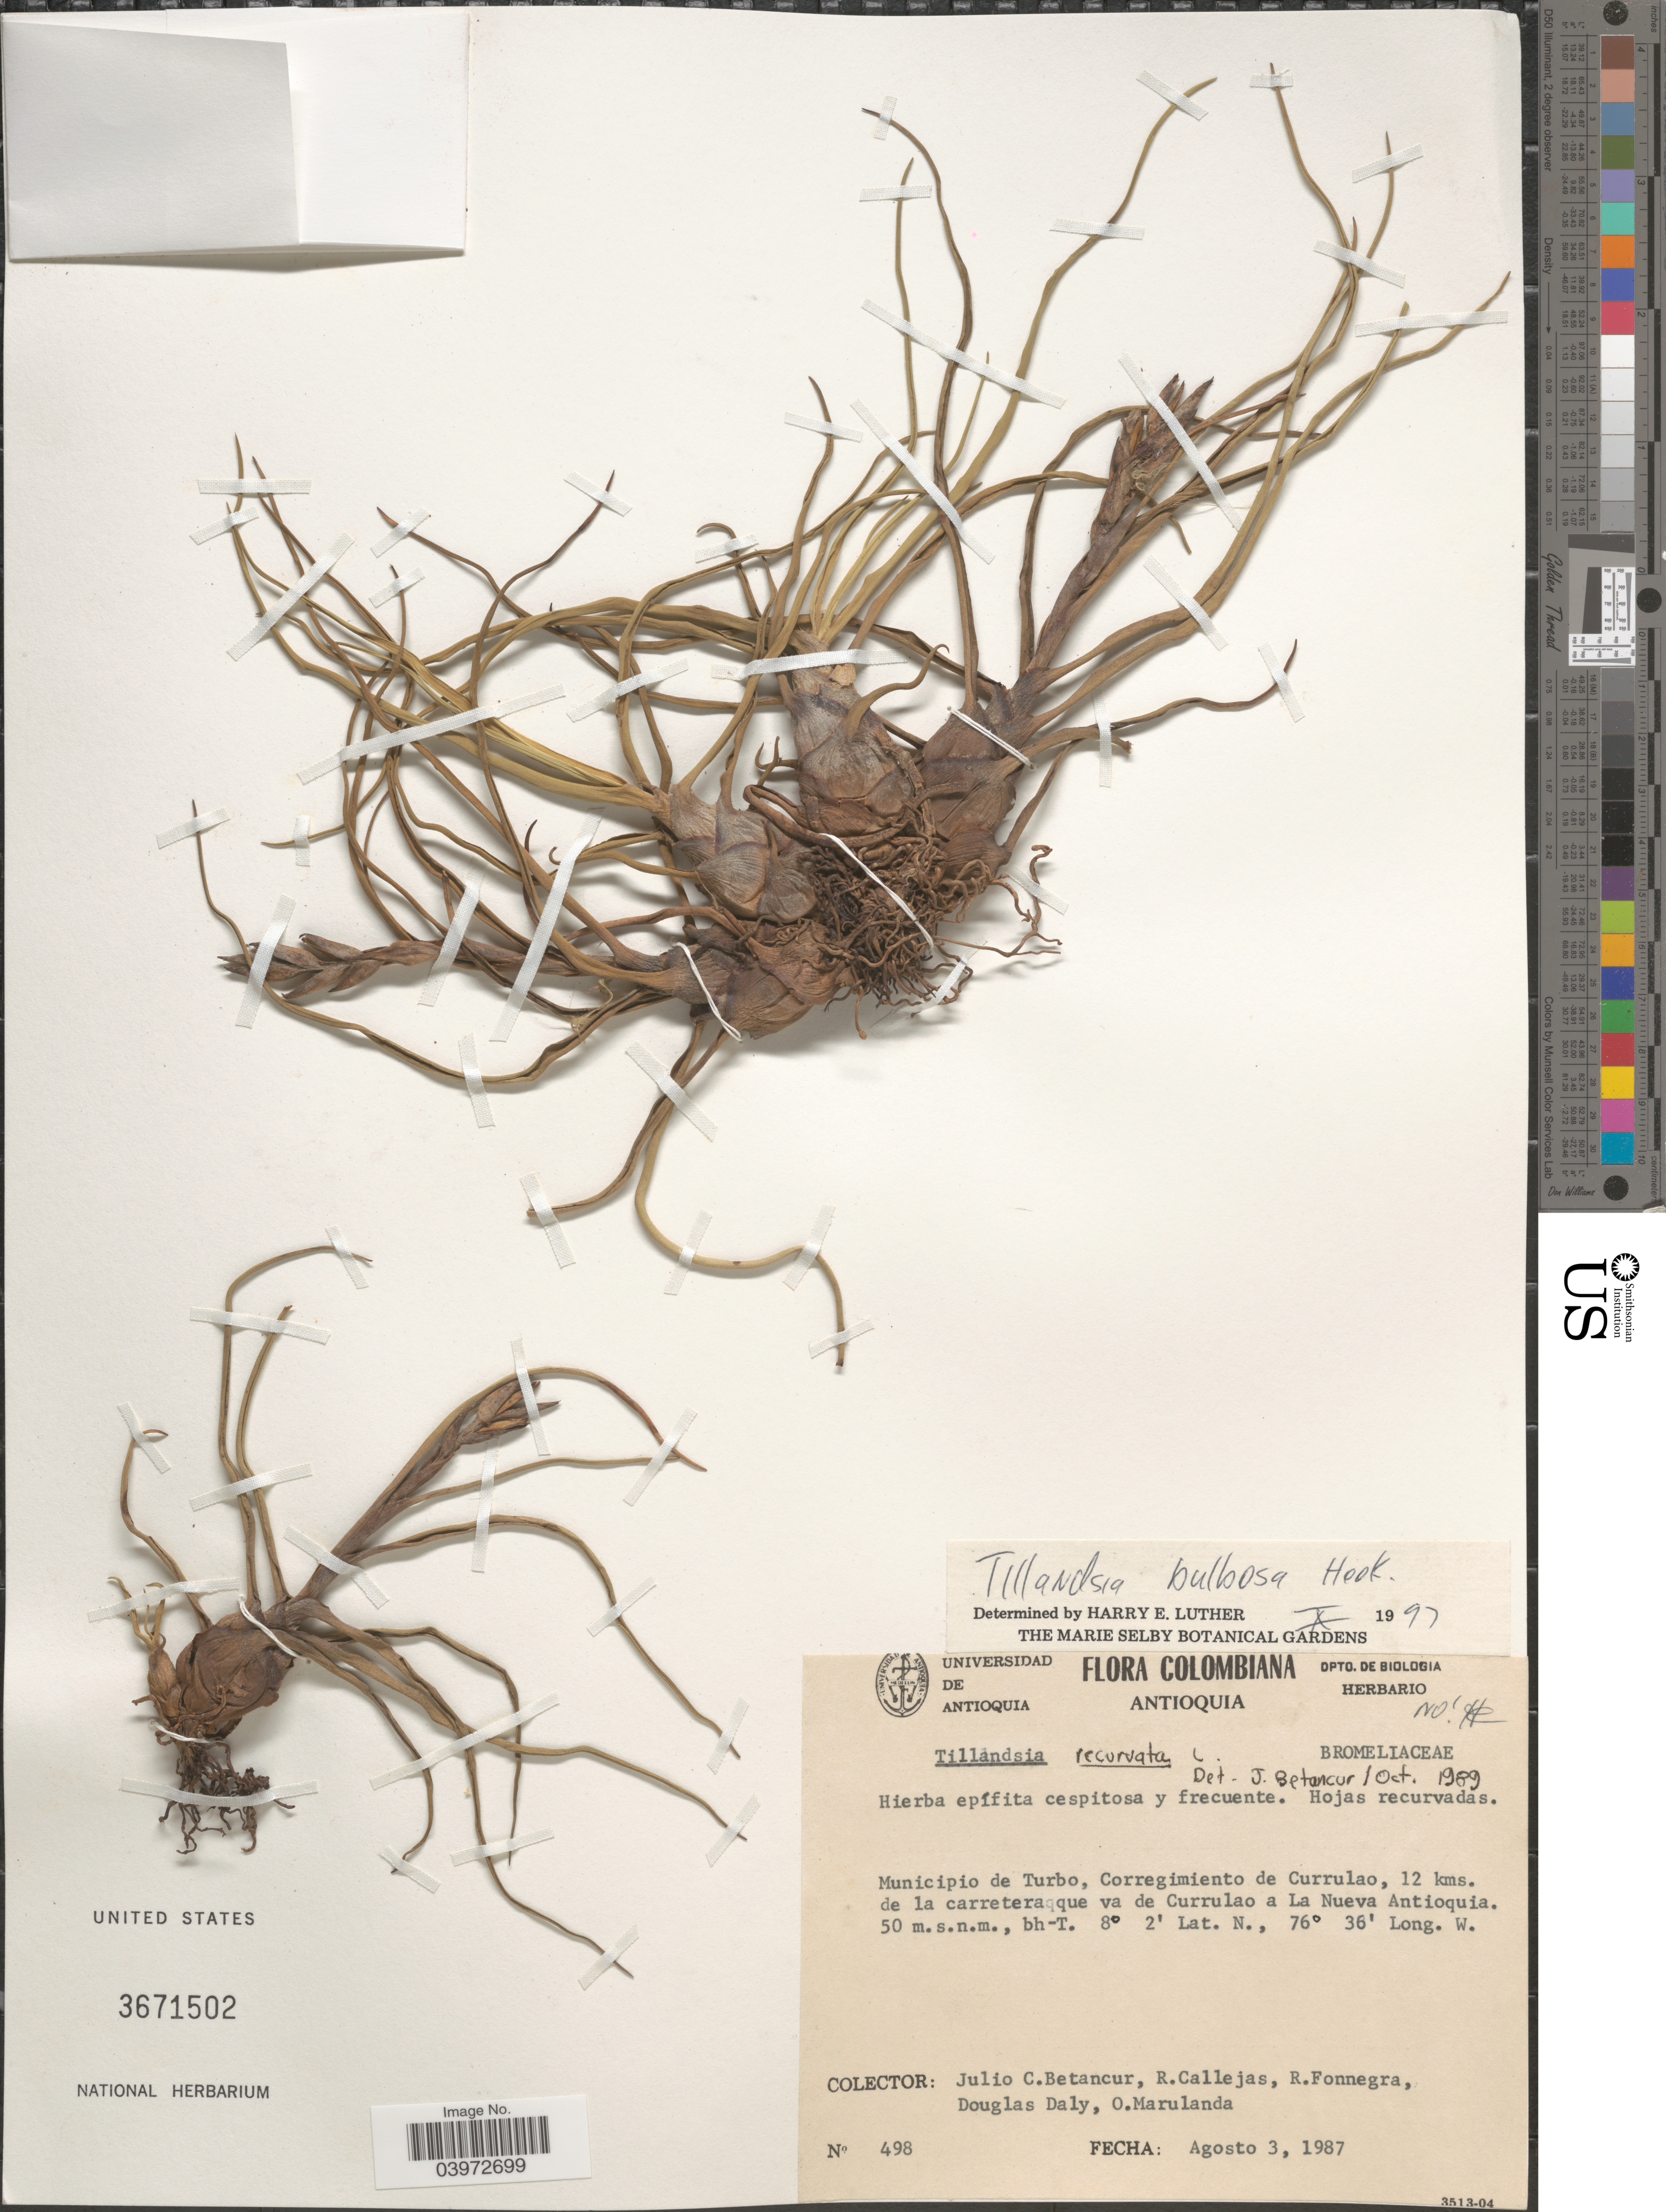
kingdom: Plantae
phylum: Tracheophyta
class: Liliopsida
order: Poales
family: Bromeliaceae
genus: Tillandsia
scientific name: Tillandsia bulbosa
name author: Hook.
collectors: J. C. Betancur, R. Callejas, R. Fonnegra, D. C. Daly & O. Marulanda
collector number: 498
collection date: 1987-08-03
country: Colombia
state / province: Antioquia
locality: Municipio de Turbo, Corregimiento de Currulao, 12 kms. de la carretera que va de Currulao a La Nueva Antioquia.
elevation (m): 50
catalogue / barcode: US 3671502